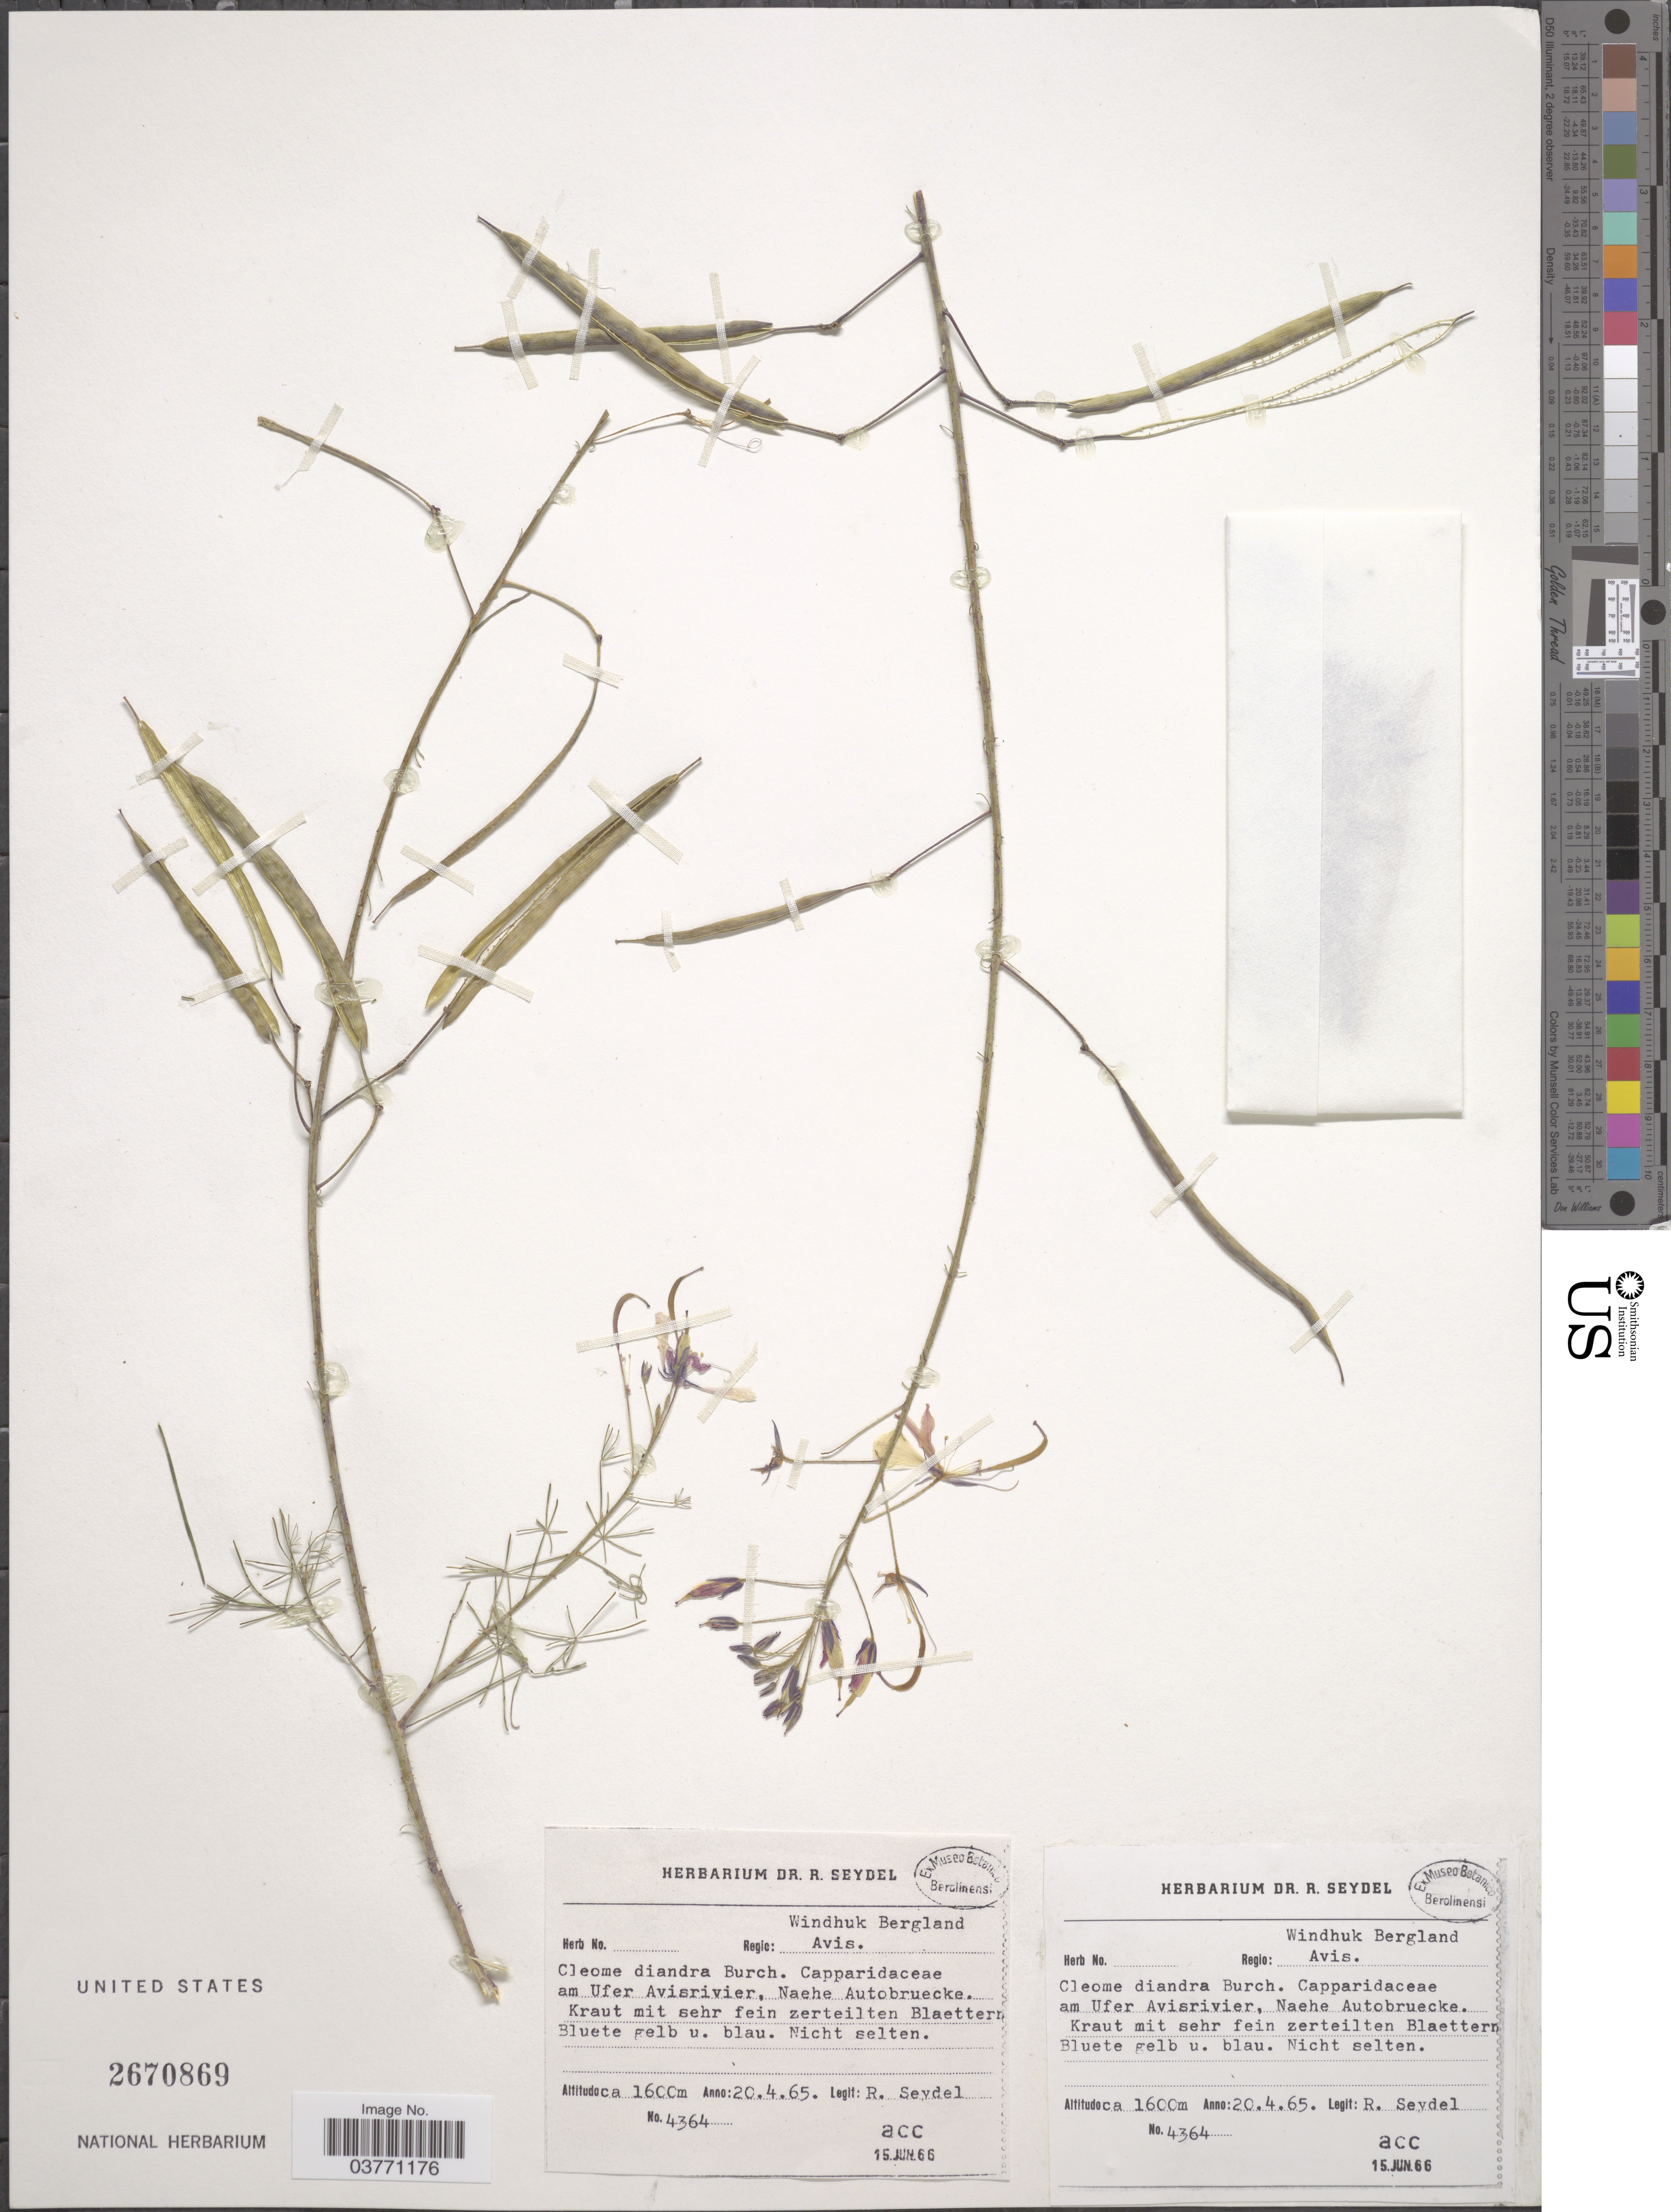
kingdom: Plantae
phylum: Tracheophyta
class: Magnoliopsida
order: Brassicales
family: Cleomaceae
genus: Coalisina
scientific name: Coalisina angustifolia var. diandra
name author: (Burch.) Roalson & J.C. Hall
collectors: R. Seydel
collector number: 4364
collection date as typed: Transcribed d/m/y: 20/4/65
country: Namibia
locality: Windhuk Bergland. Regio: Avis.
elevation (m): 1600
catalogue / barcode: US 2670869